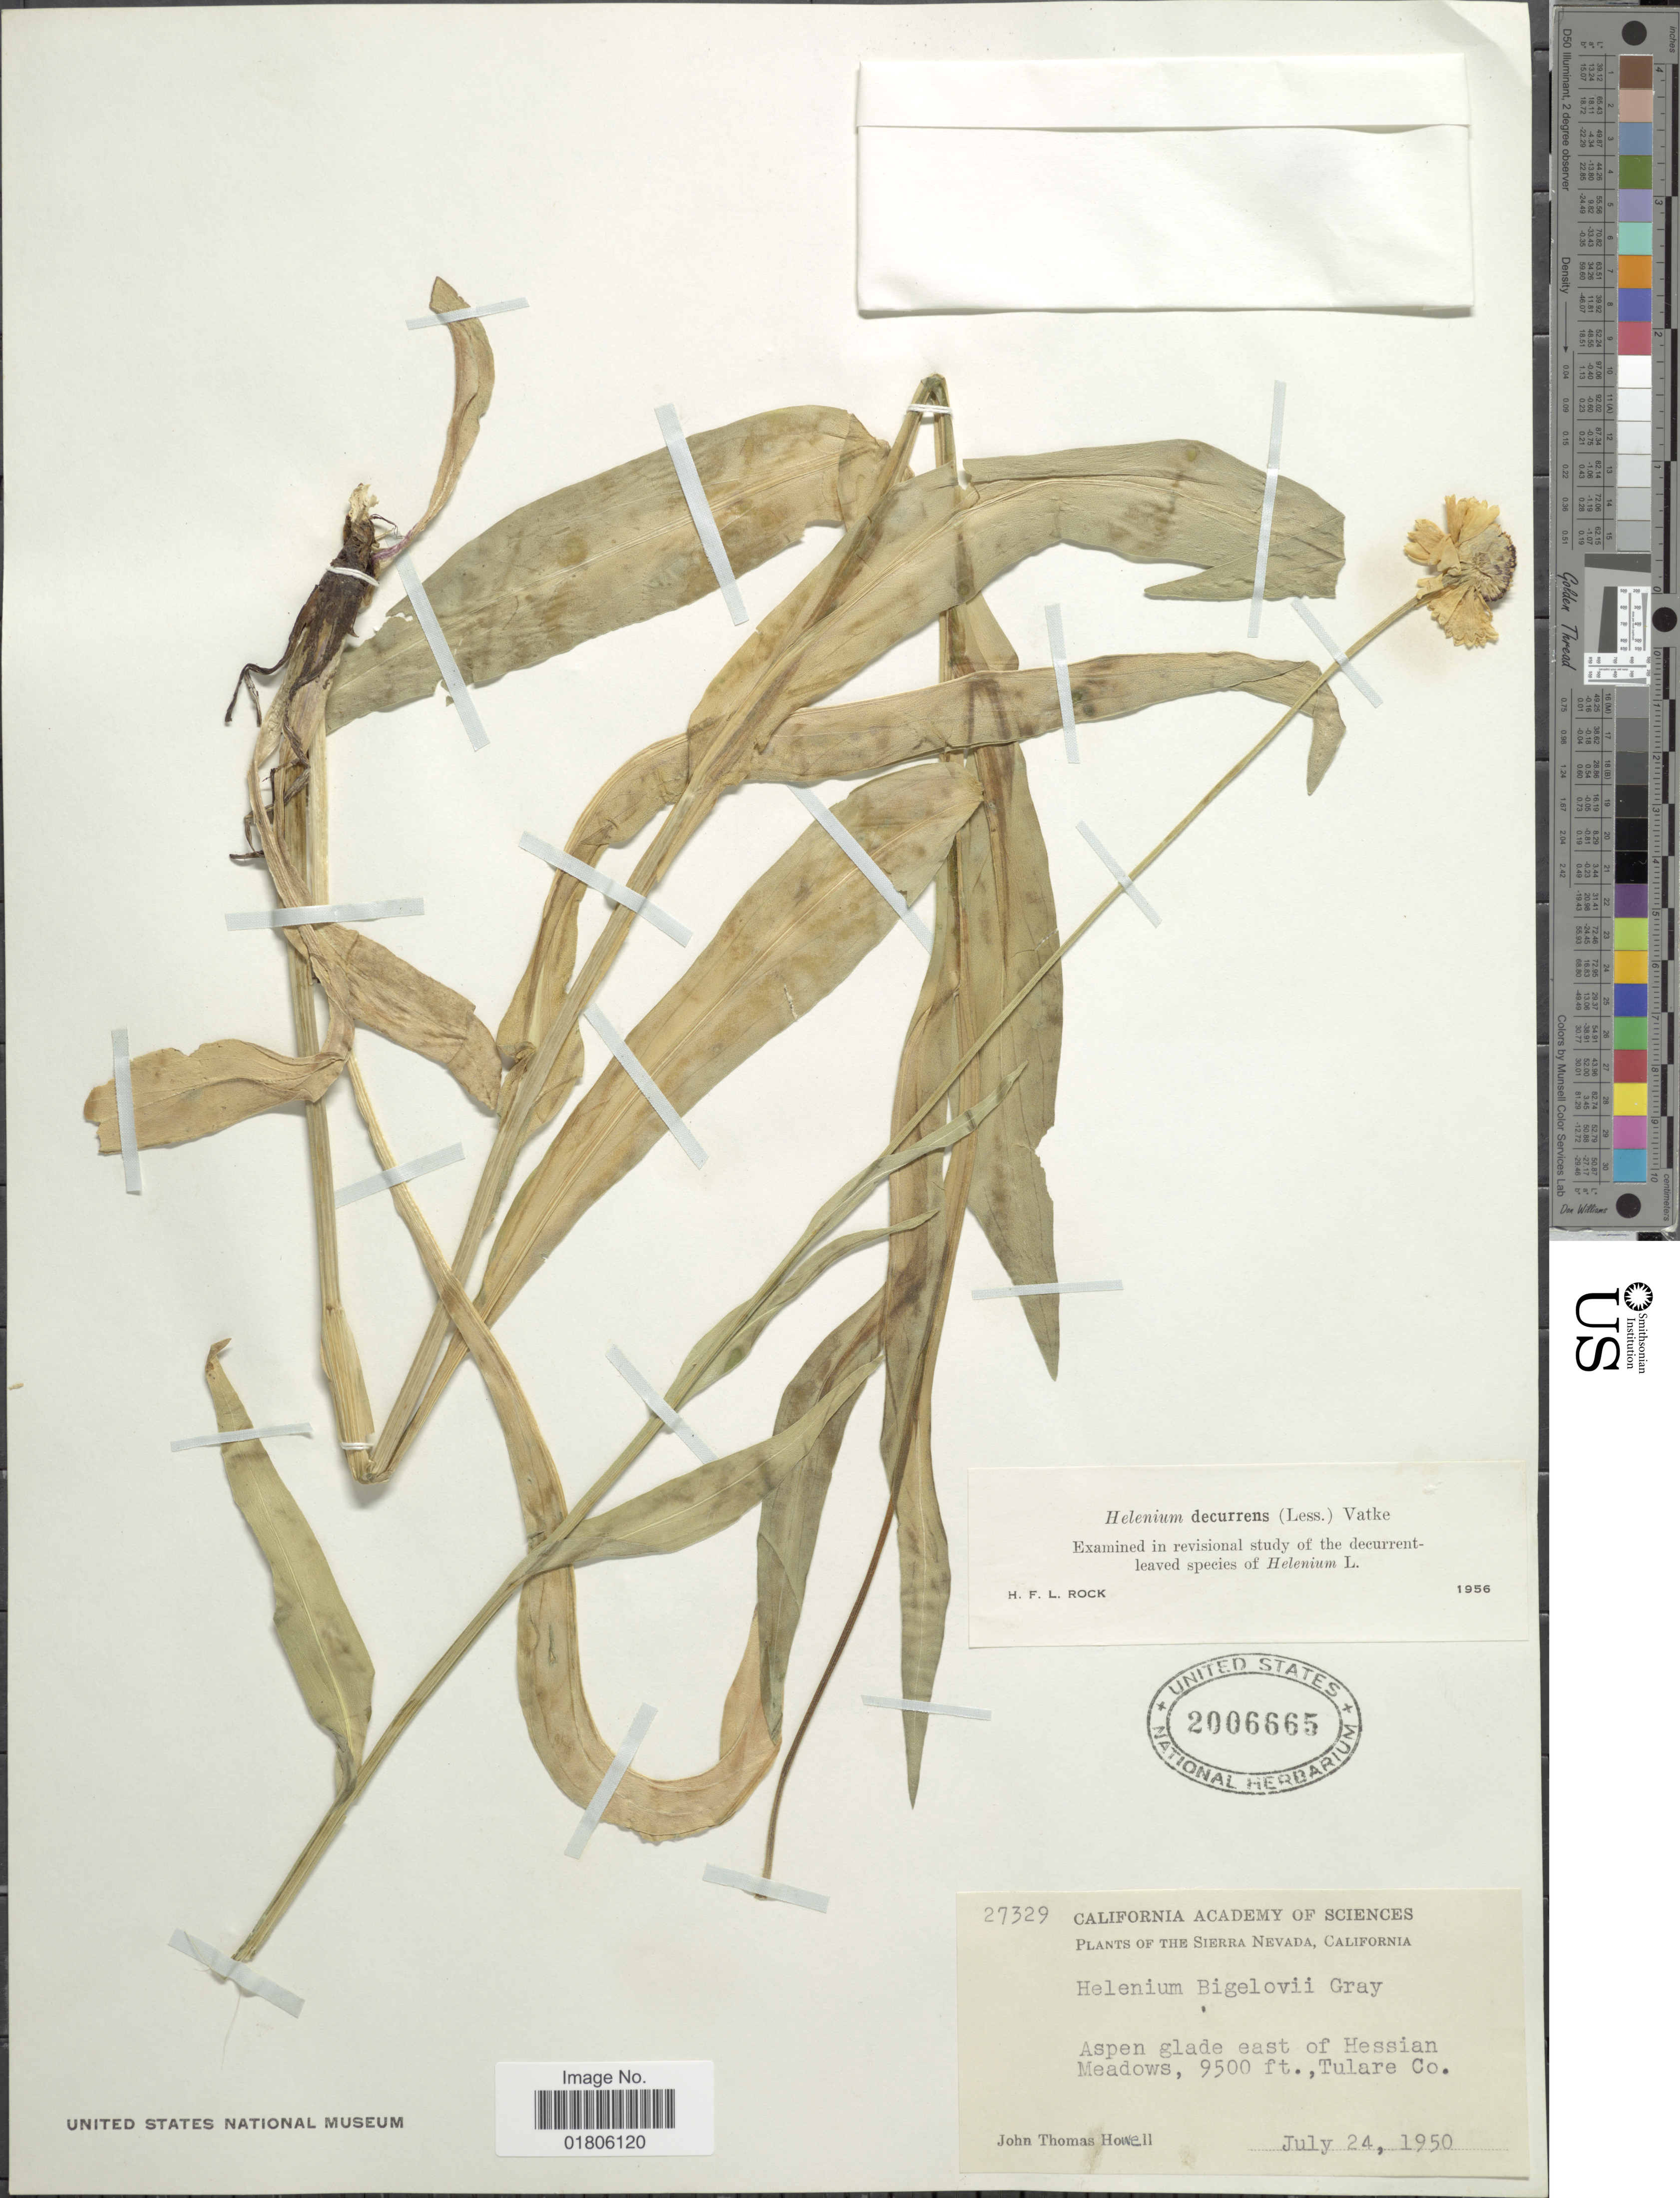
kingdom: Plantae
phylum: Tracheophyta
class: Magnoliopsida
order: Asterales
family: Asteraceae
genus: Helenium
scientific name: Helenium bigelovii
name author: A. Gray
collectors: J. T. Howell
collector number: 27329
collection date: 1950-07-24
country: United States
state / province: California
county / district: Tulare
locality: Sierra Nevada. Aspen glade east of Hessian Meadows, Tulare Co.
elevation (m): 2896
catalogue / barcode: US 2006665